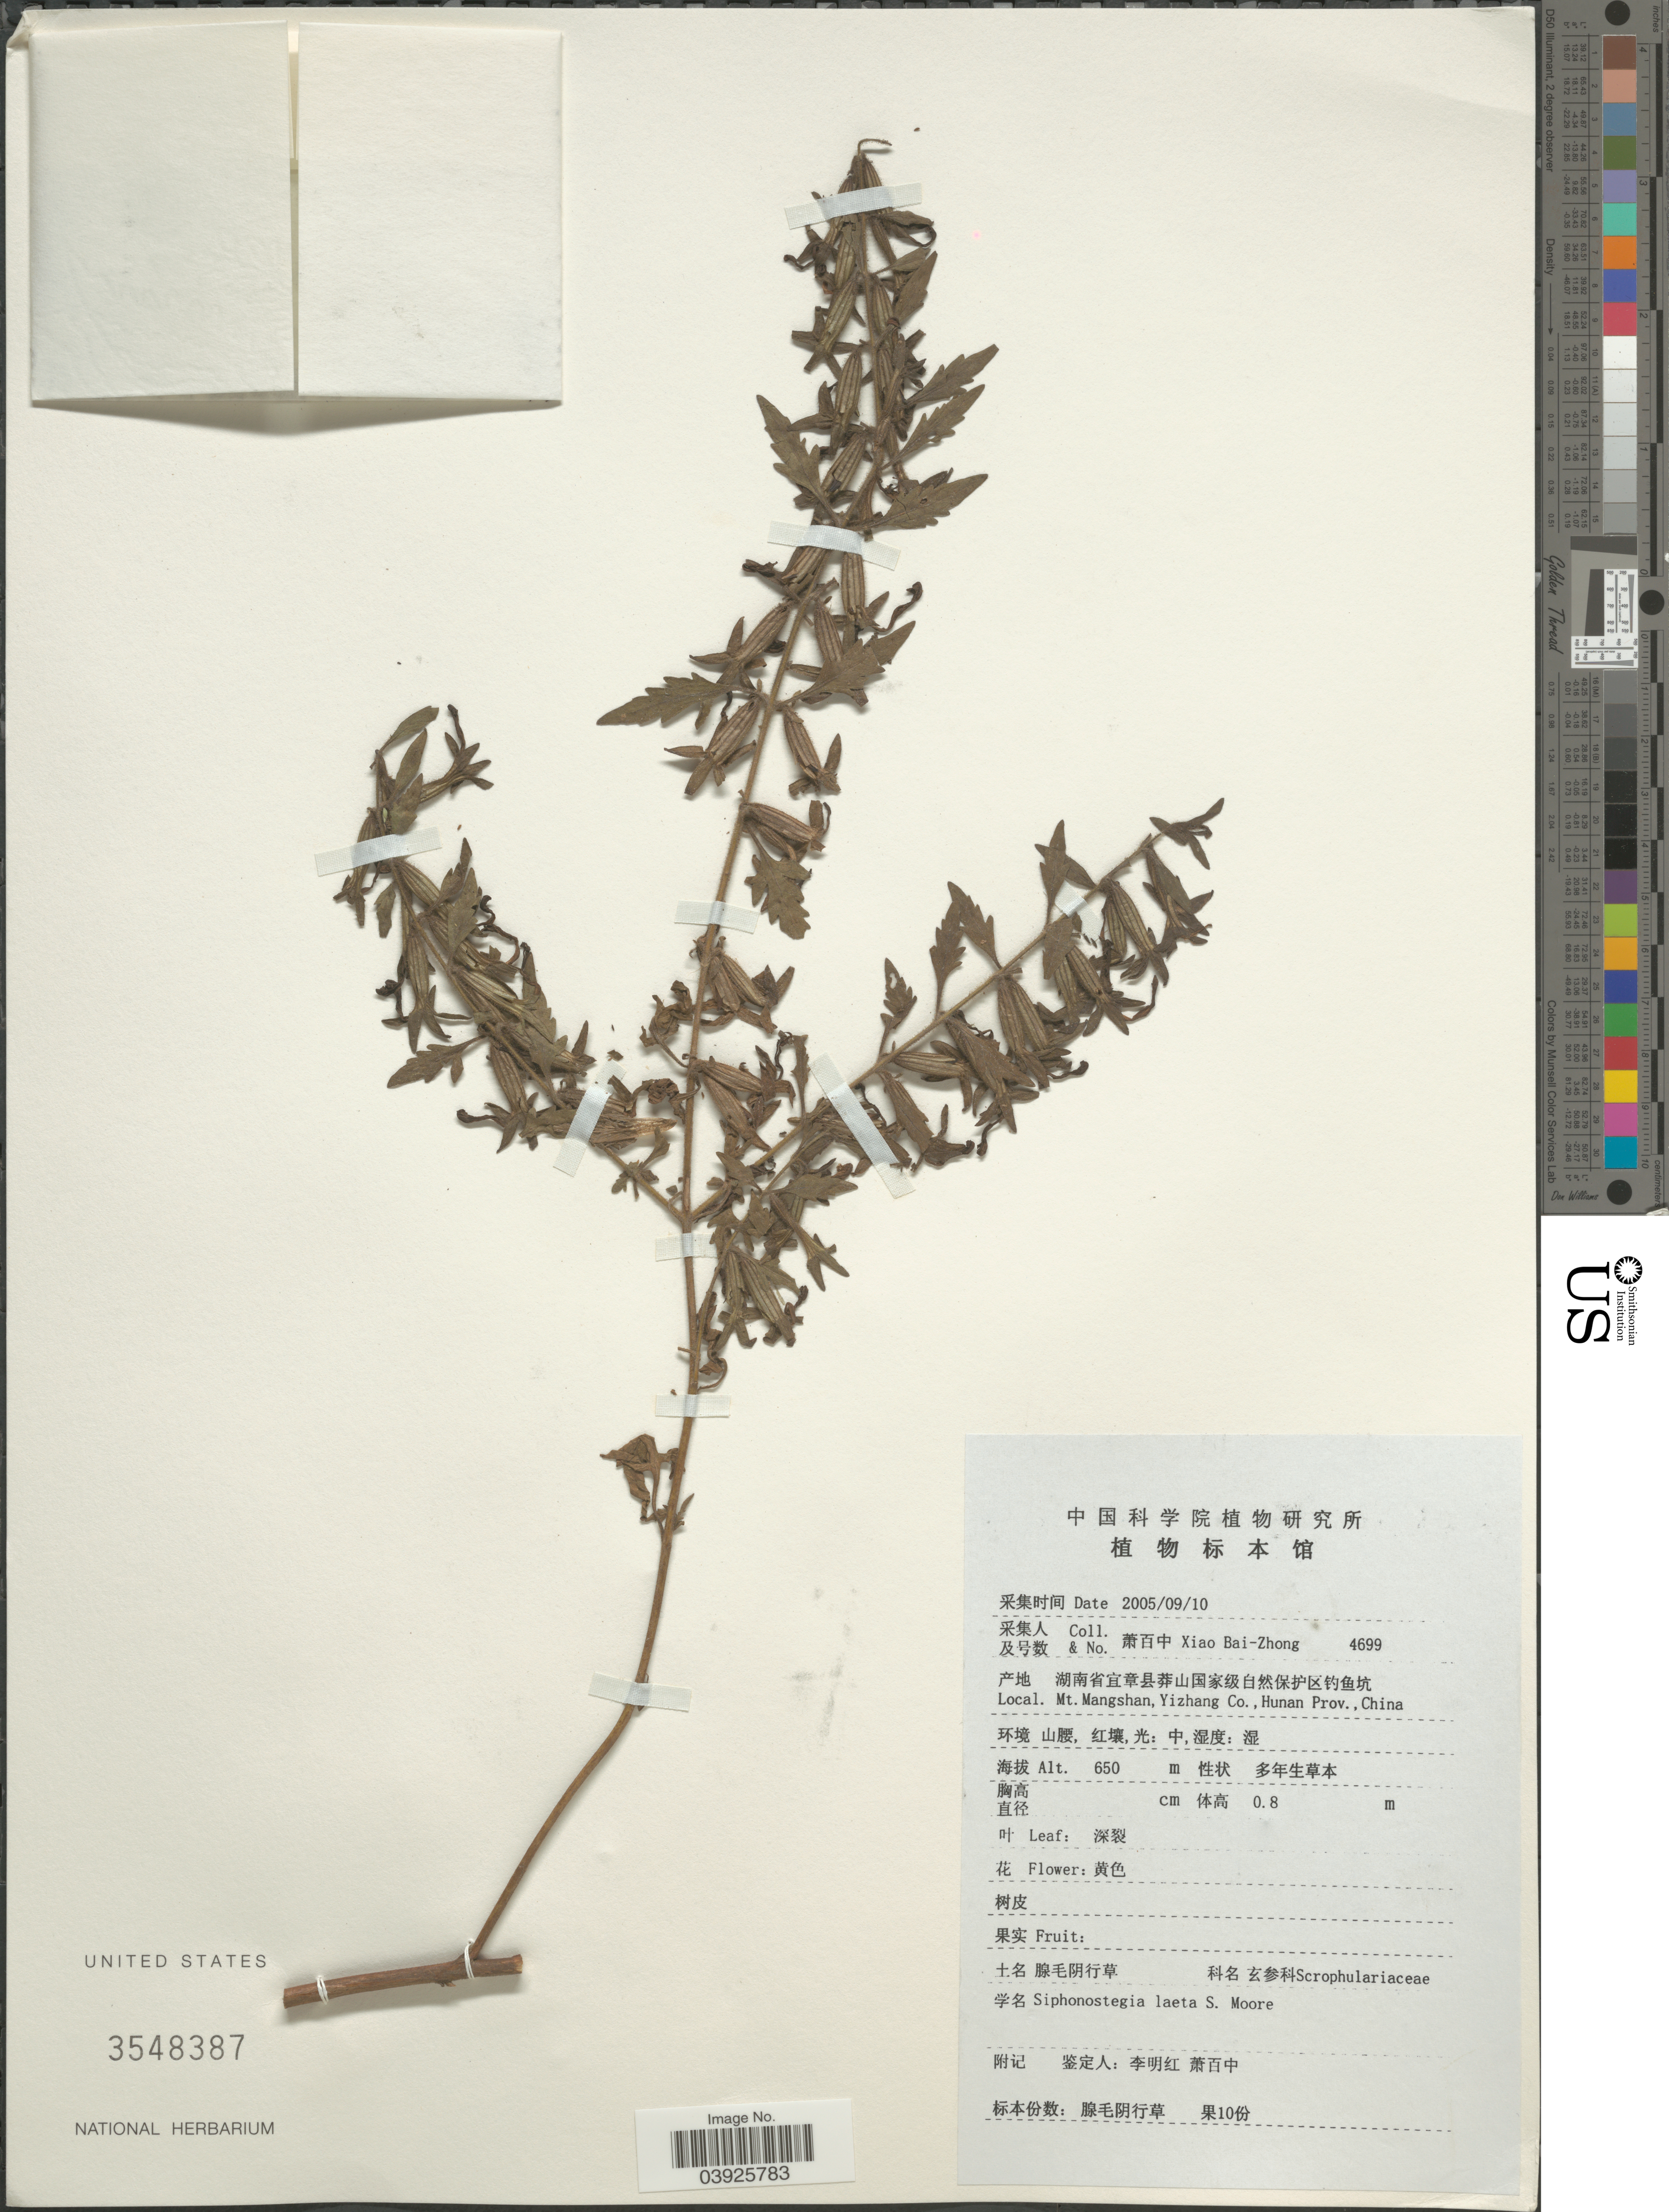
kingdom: Plantae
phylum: Tracheophyta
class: Magnoliopsida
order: Lamiales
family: Orobanchaceae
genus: Siphonostegia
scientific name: Siphonostegia laeta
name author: S. Moore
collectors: B. Z. Xiao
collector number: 4699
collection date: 2005-09-10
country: China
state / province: Hunan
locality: Mt. Mangshan, Yizhang Co.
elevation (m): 650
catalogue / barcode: US 3548387